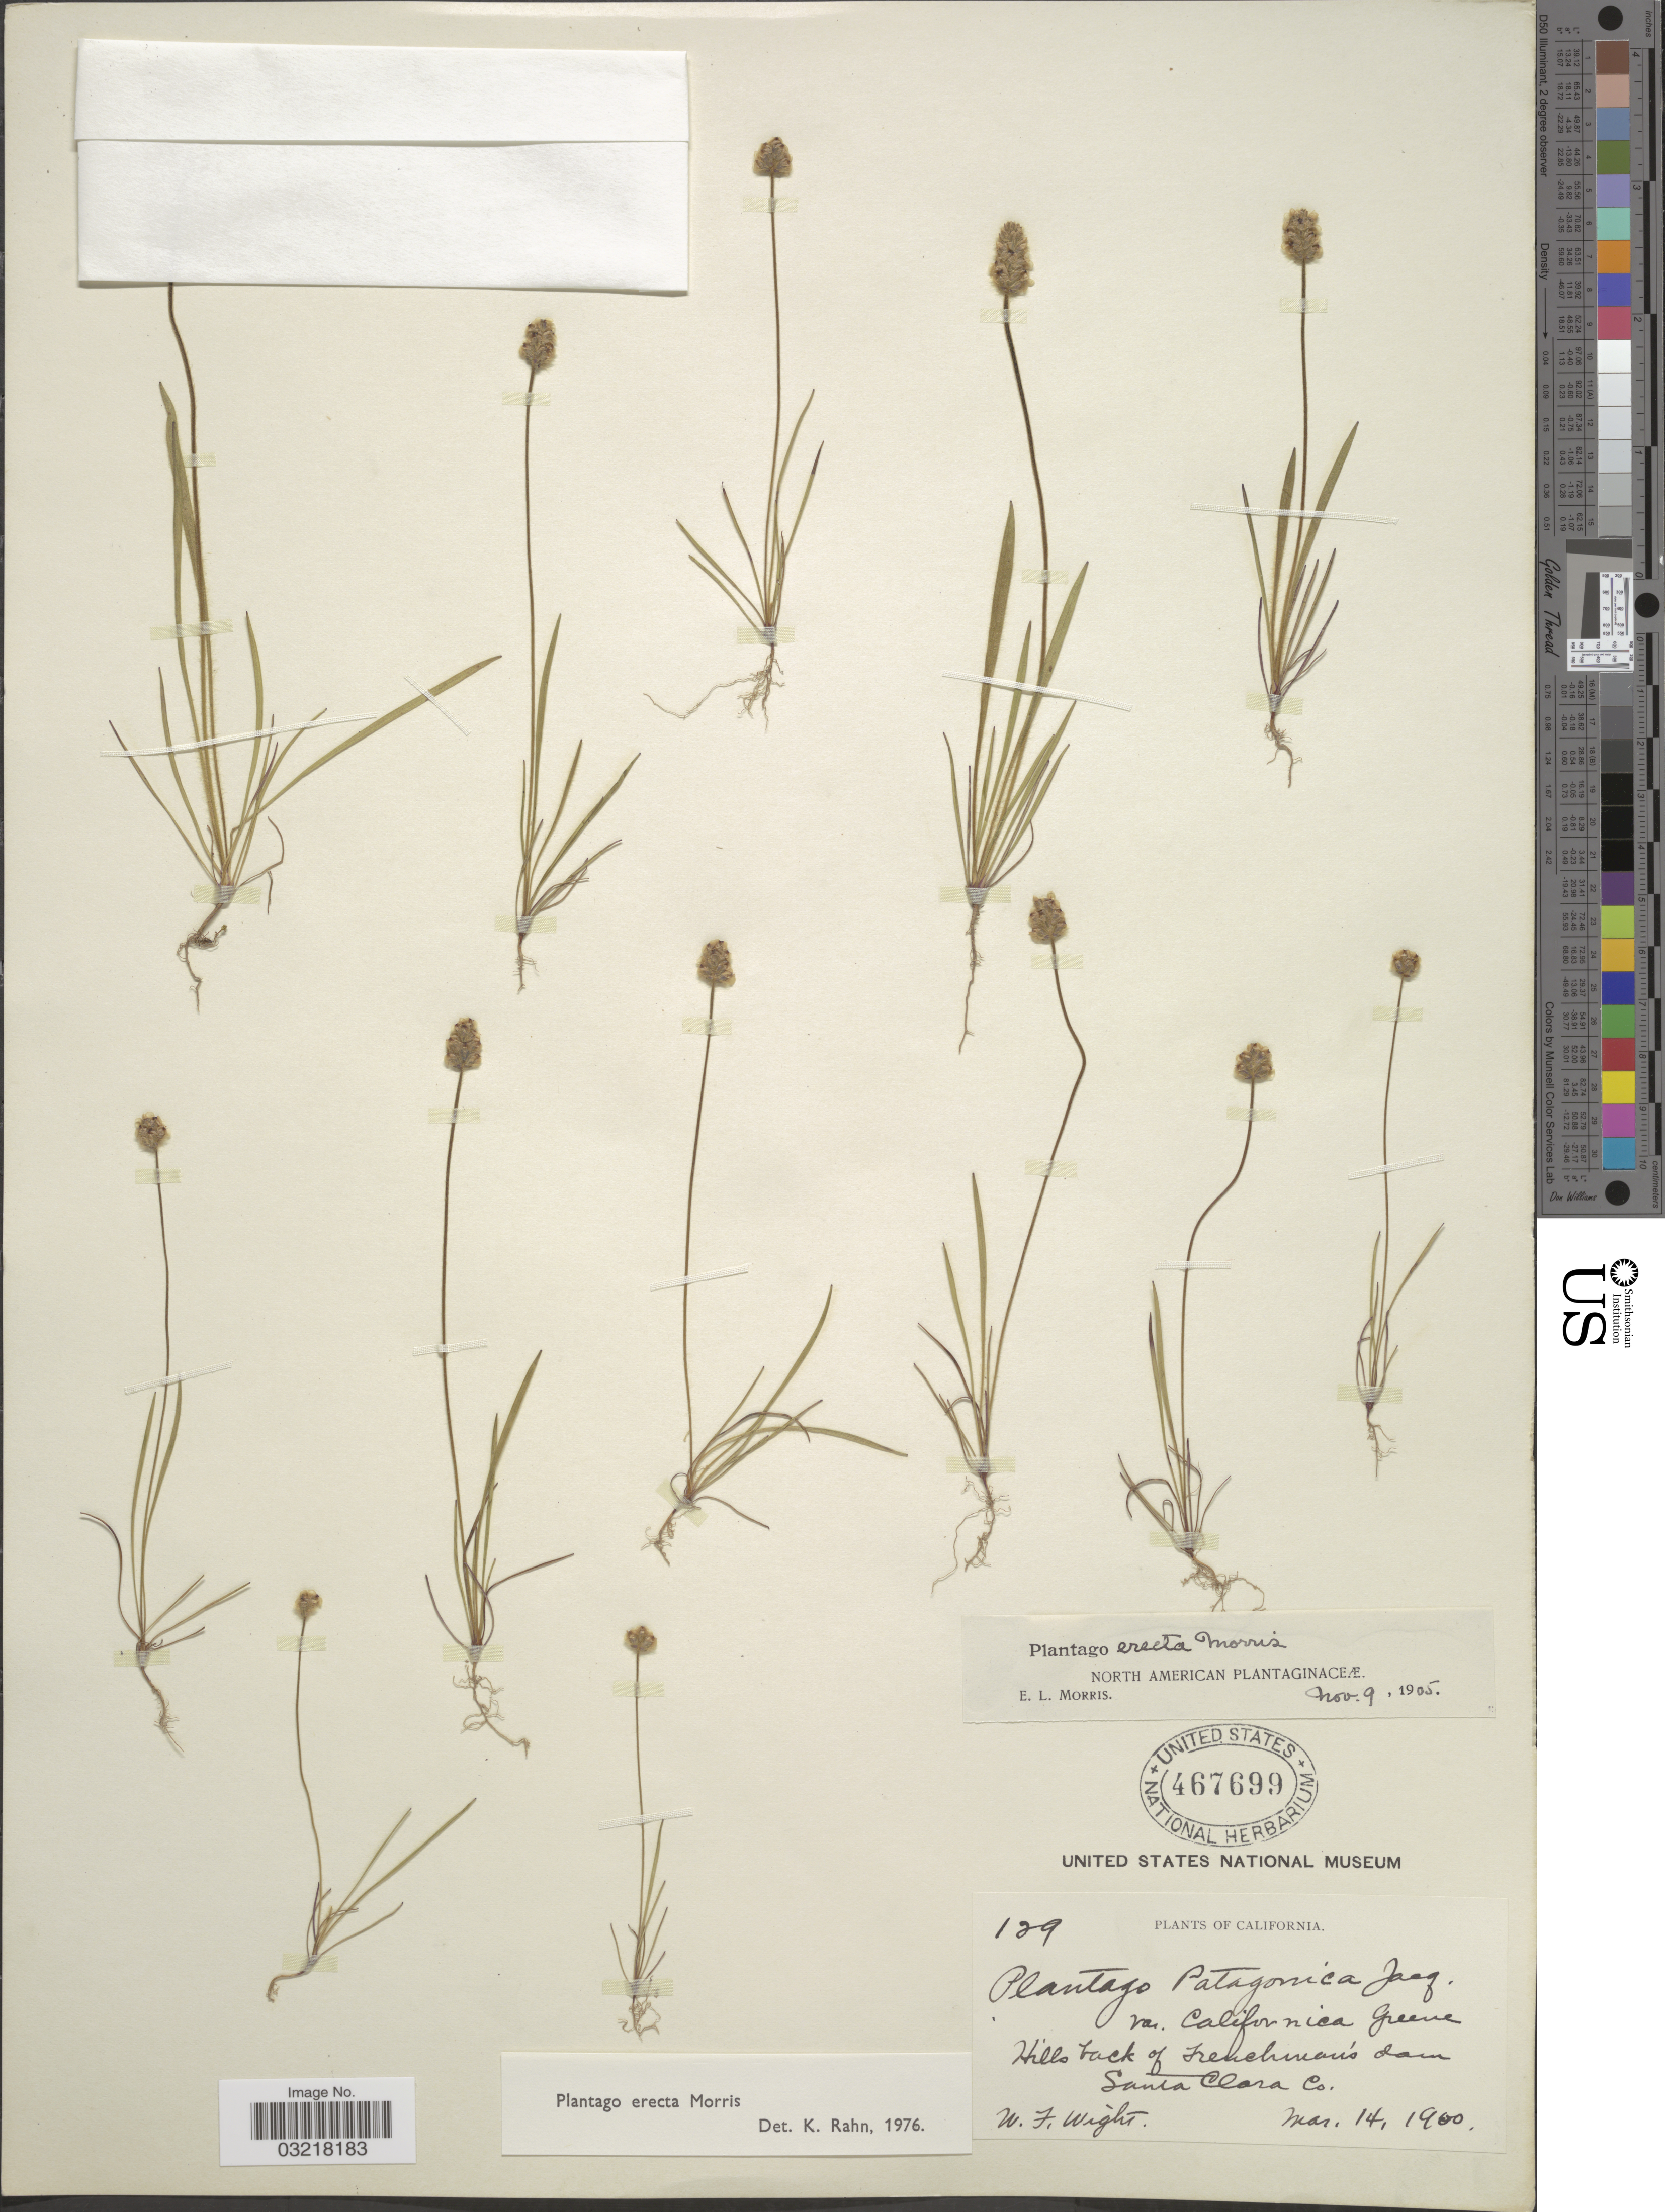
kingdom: Plantae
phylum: Tracheophyta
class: Magnoliopsida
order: Lamiales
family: Plantaginaceae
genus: Plantago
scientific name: Plantago erecta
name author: Morris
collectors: W. Wight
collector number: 129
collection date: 1900-03-14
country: United States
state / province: California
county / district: Santa Clara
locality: Hills back of Frenchman's dam, Santa Clara Co.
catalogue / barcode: US 467699